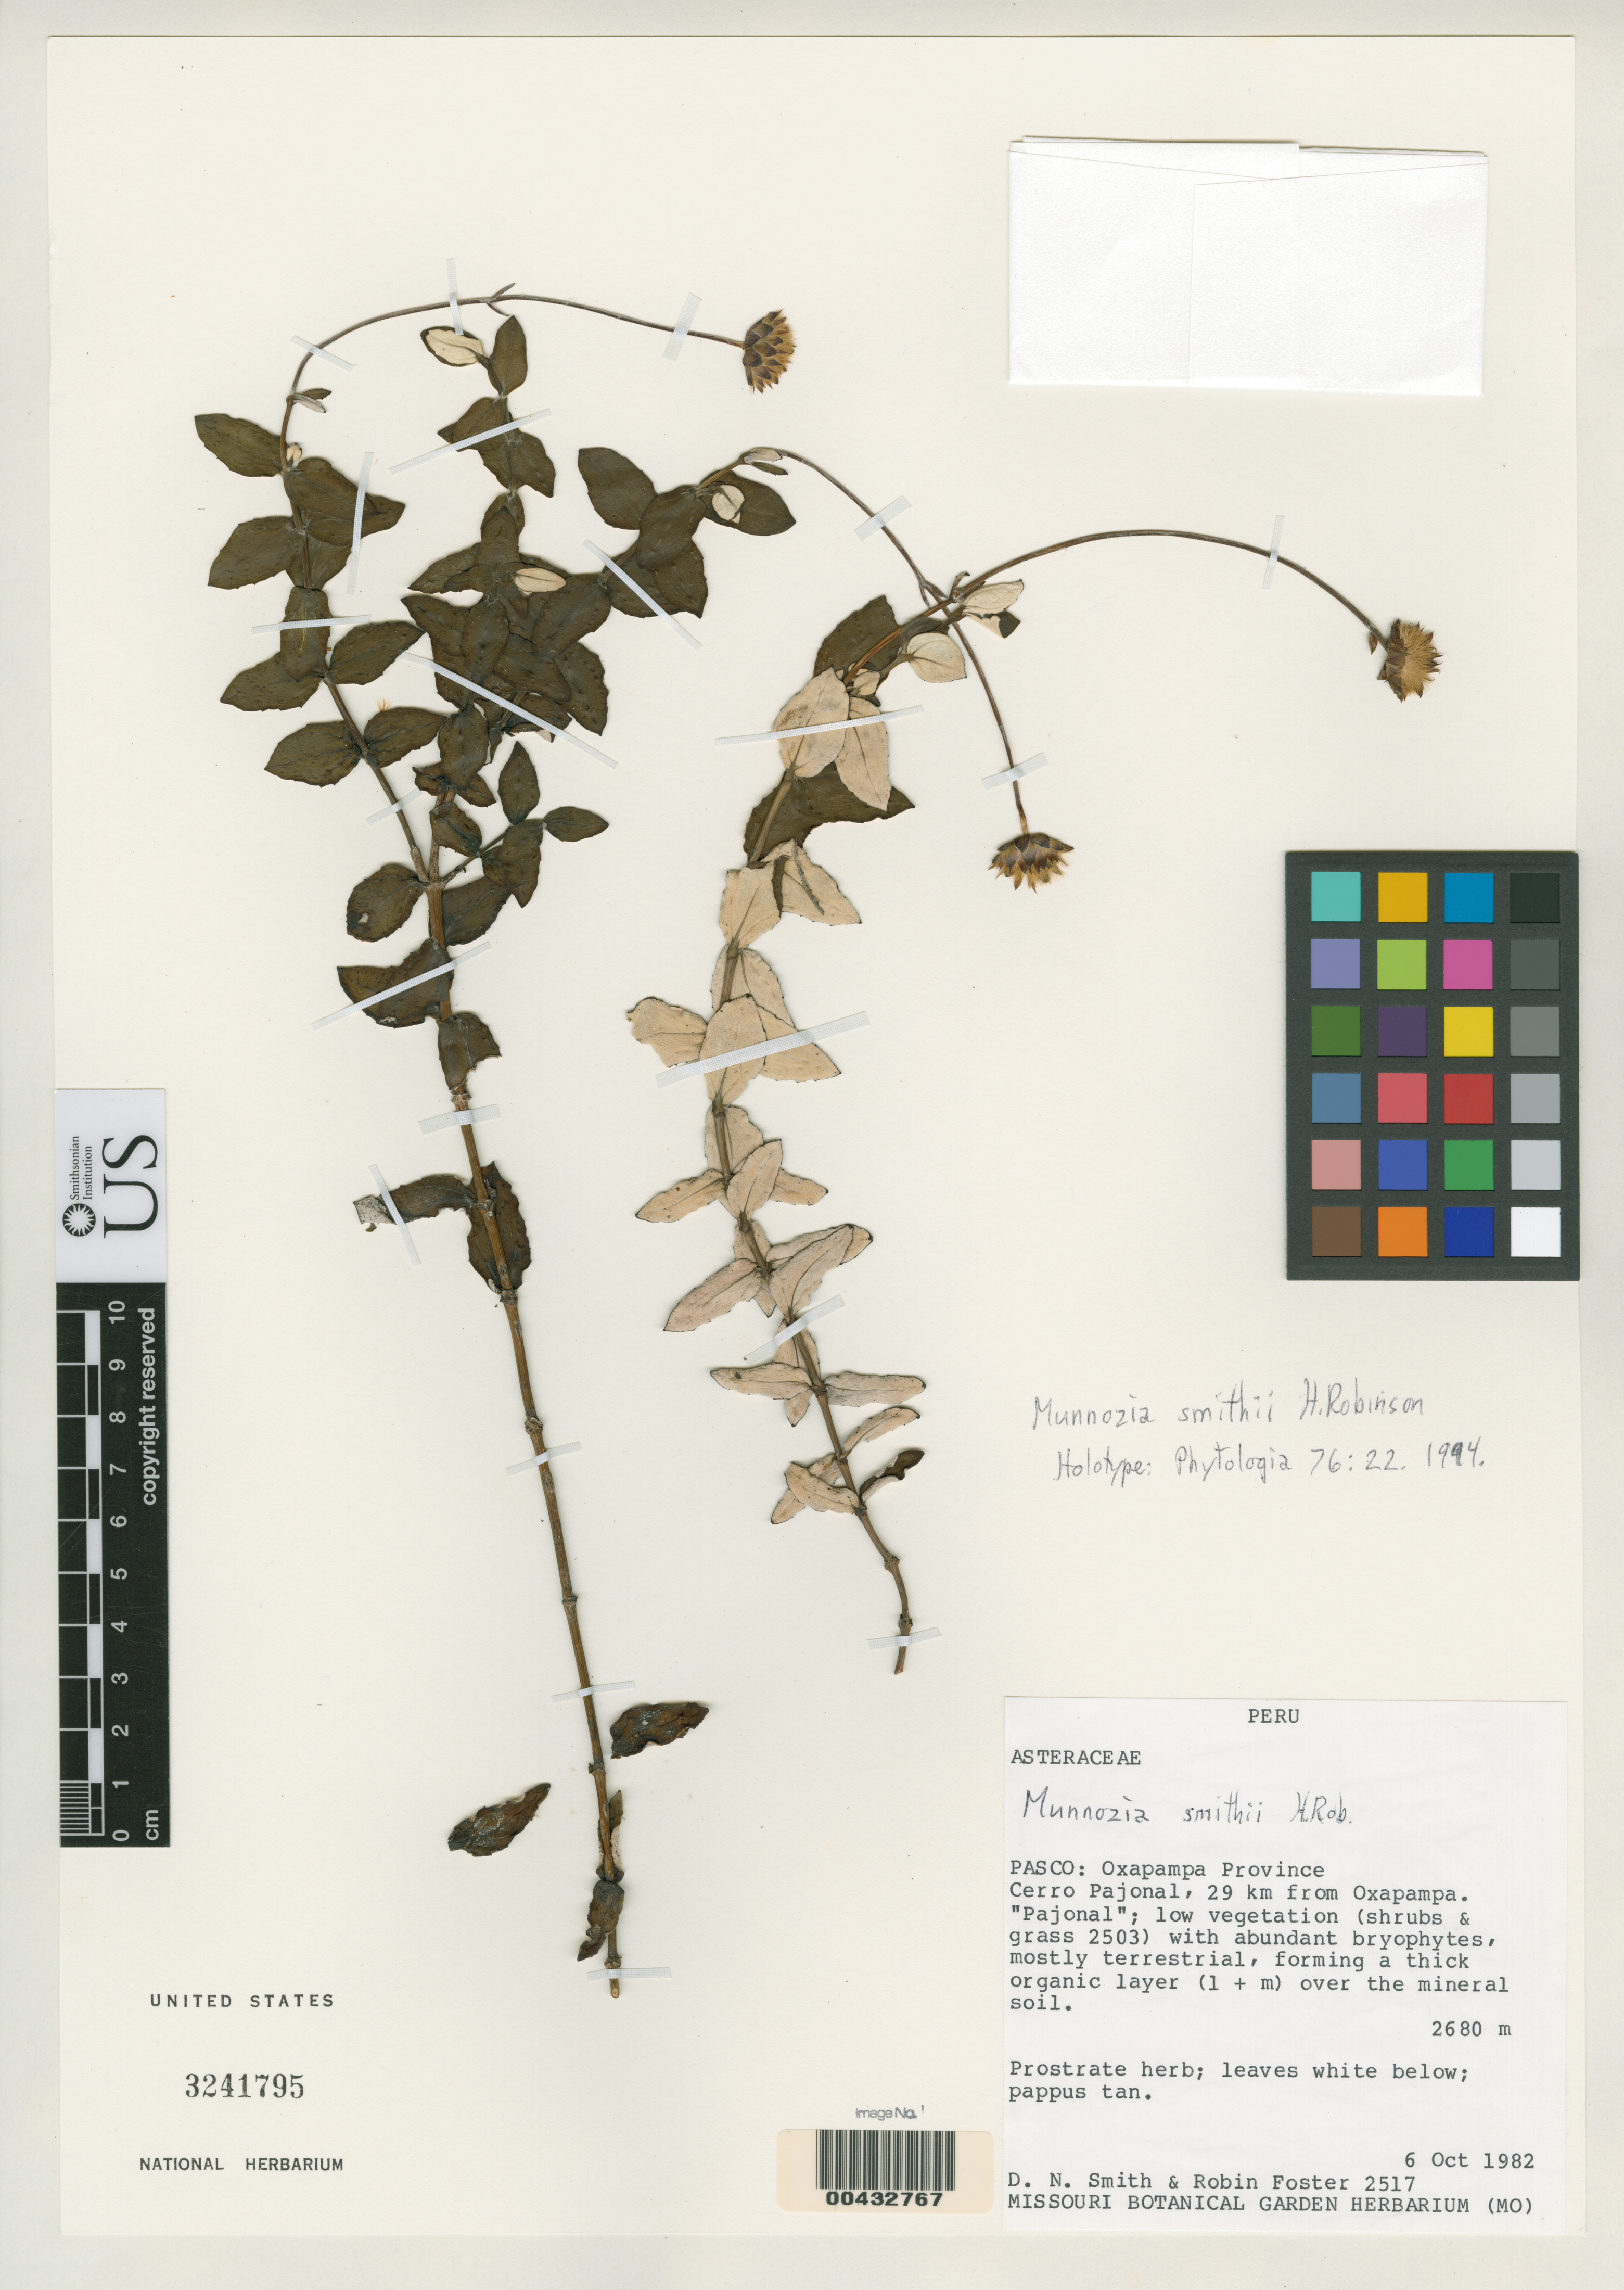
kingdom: Plantae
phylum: Tracheophyta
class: Magnoliopsida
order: Asterales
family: Asteraceae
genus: Munnozia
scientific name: Munnozia smithii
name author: H. Rob.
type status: Holotype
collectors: D. Smith & R. Foster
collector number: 2517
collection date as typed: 06 Oct 1982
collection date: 1982-10-06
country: Peru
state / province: Pasco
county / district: Oxapampa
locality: Cerro Parjonal.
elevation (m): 2680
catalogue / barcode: US 3241795